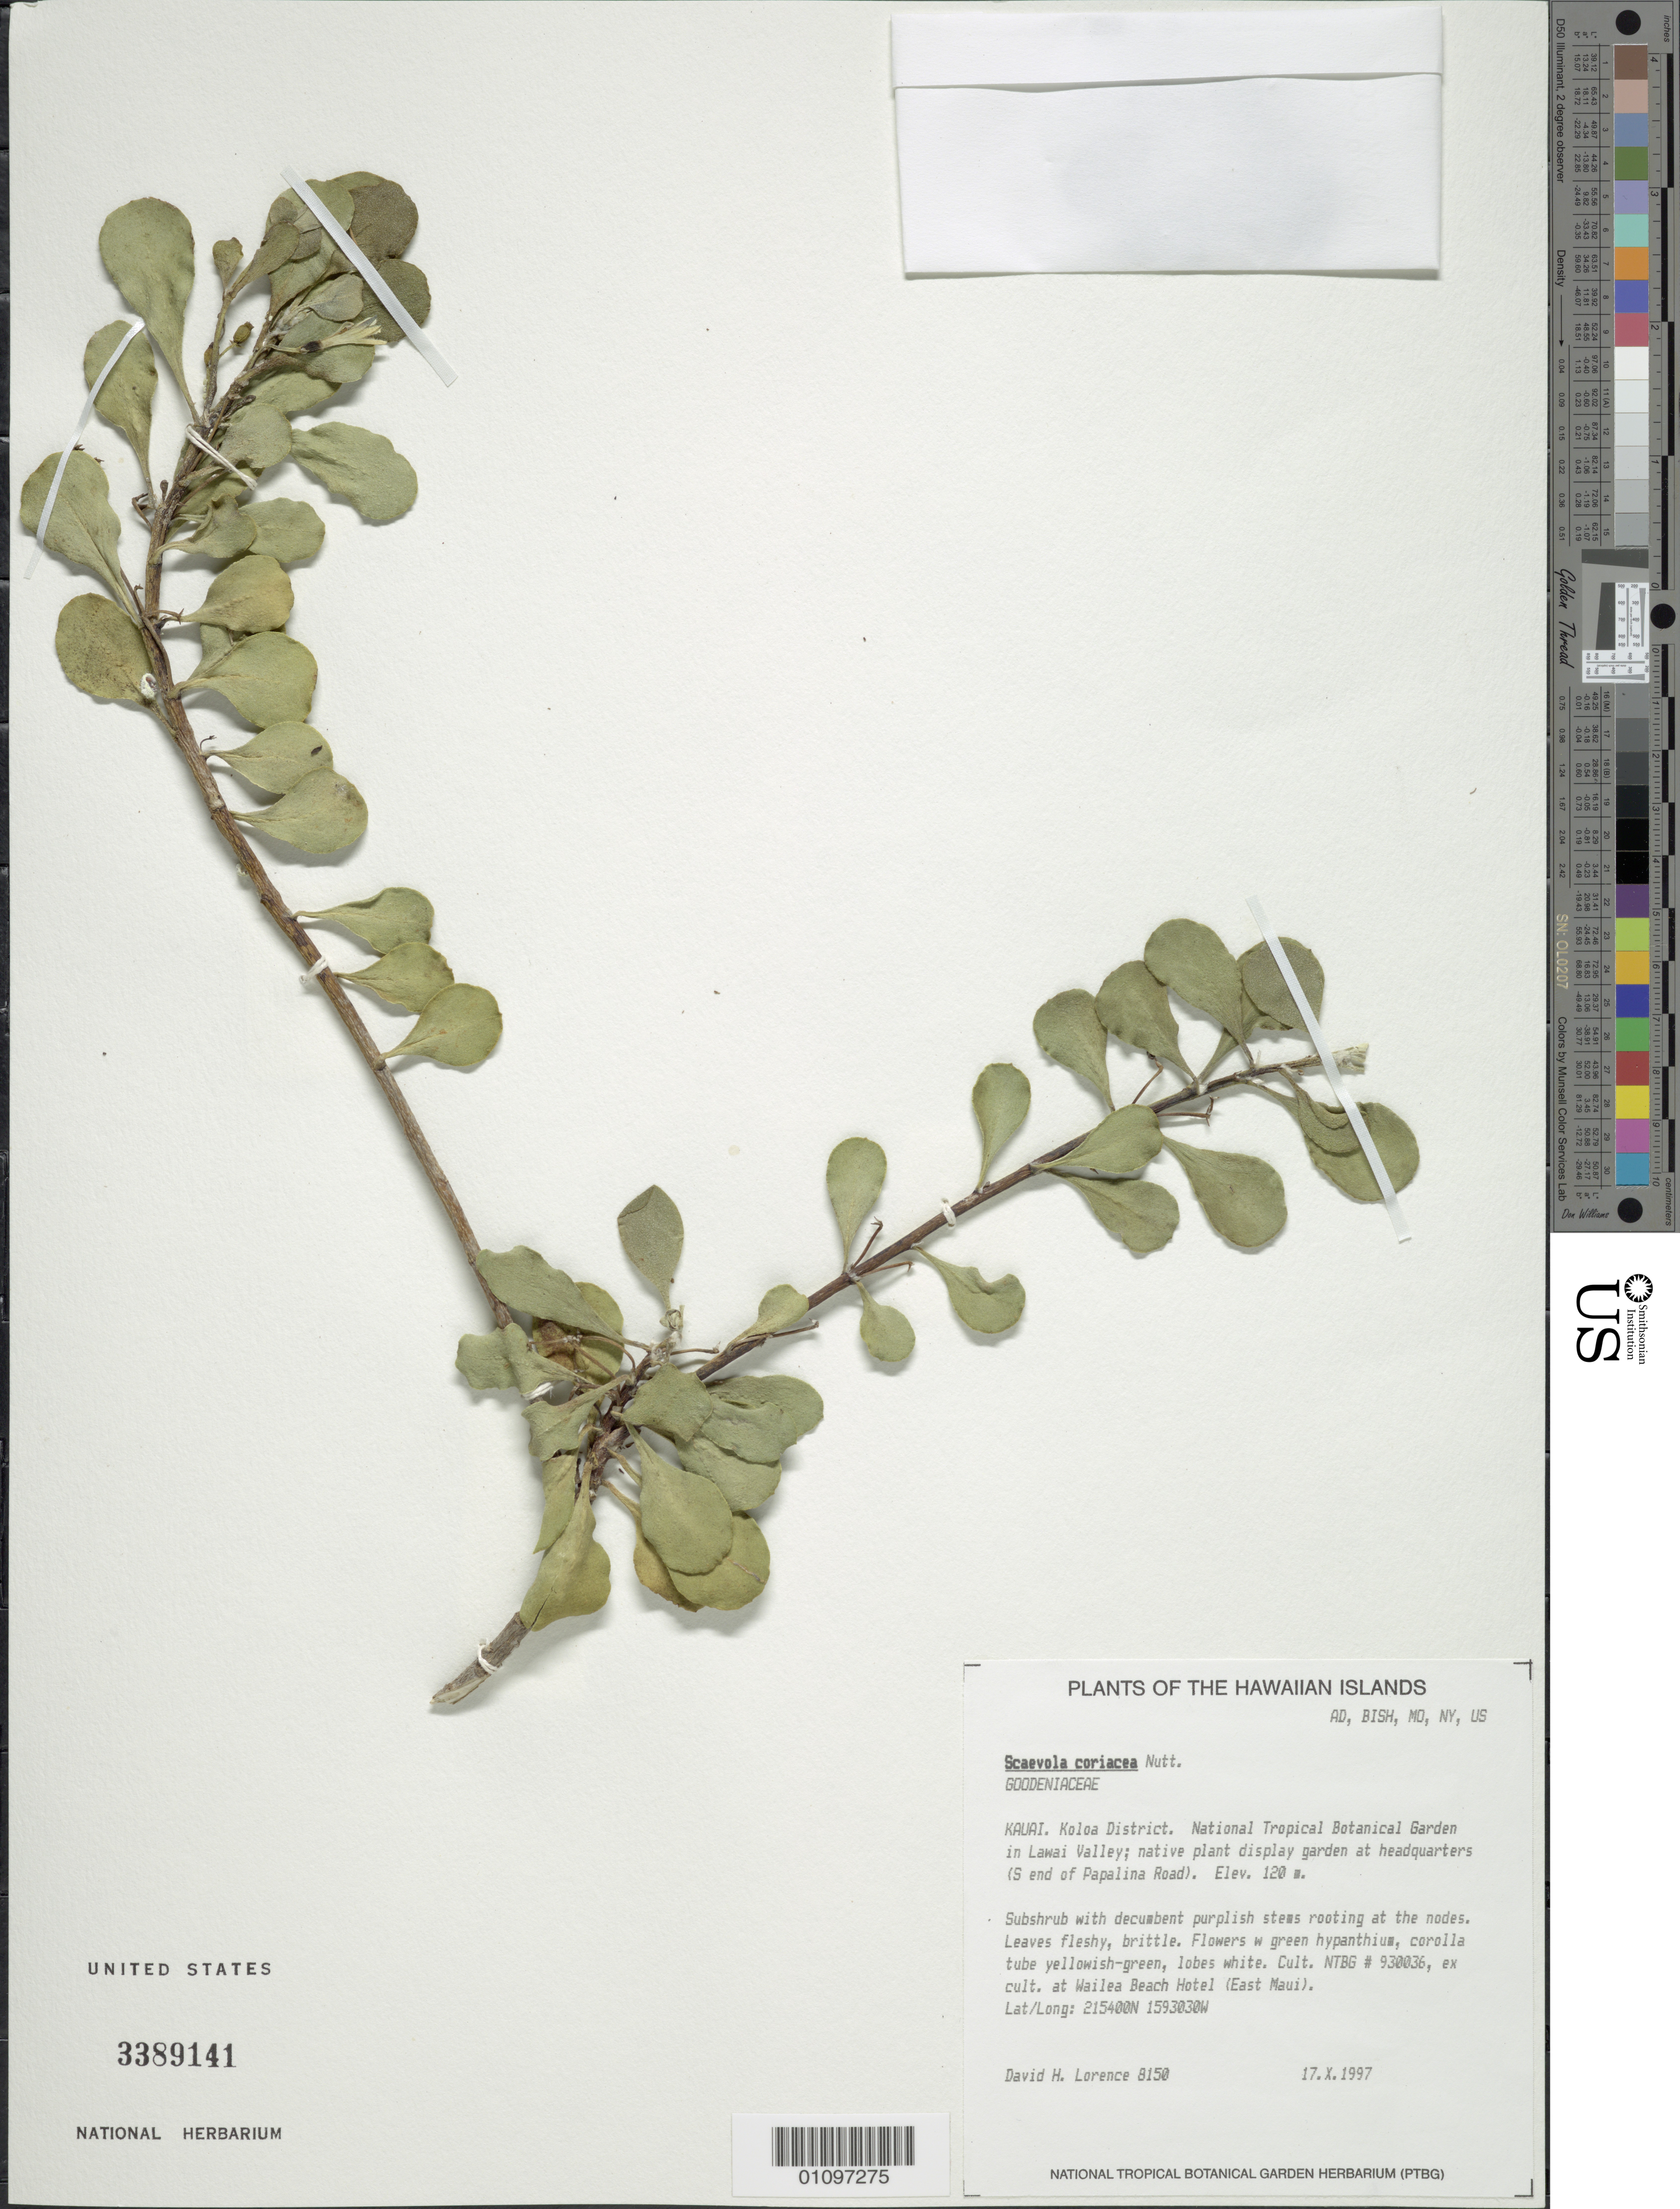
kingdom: Plantae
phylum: Tracheophyta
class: Magnoliopsida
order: Asterales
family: Goodeniaceae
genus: Scaevola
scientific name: Scaevola coriacea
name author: Nutt.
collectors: D. Lorence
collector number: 8150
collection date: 1997-10-17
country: United States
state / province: Hawaii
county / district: Kauai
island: Kaua'i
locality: Koloa District. National Tropical Botanical Garden in Lawai Valley, native plant display garden at headquarters (S end of Papalina Road).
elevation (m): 120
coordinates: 215400 N, 1593030W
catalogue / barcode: US 3389141